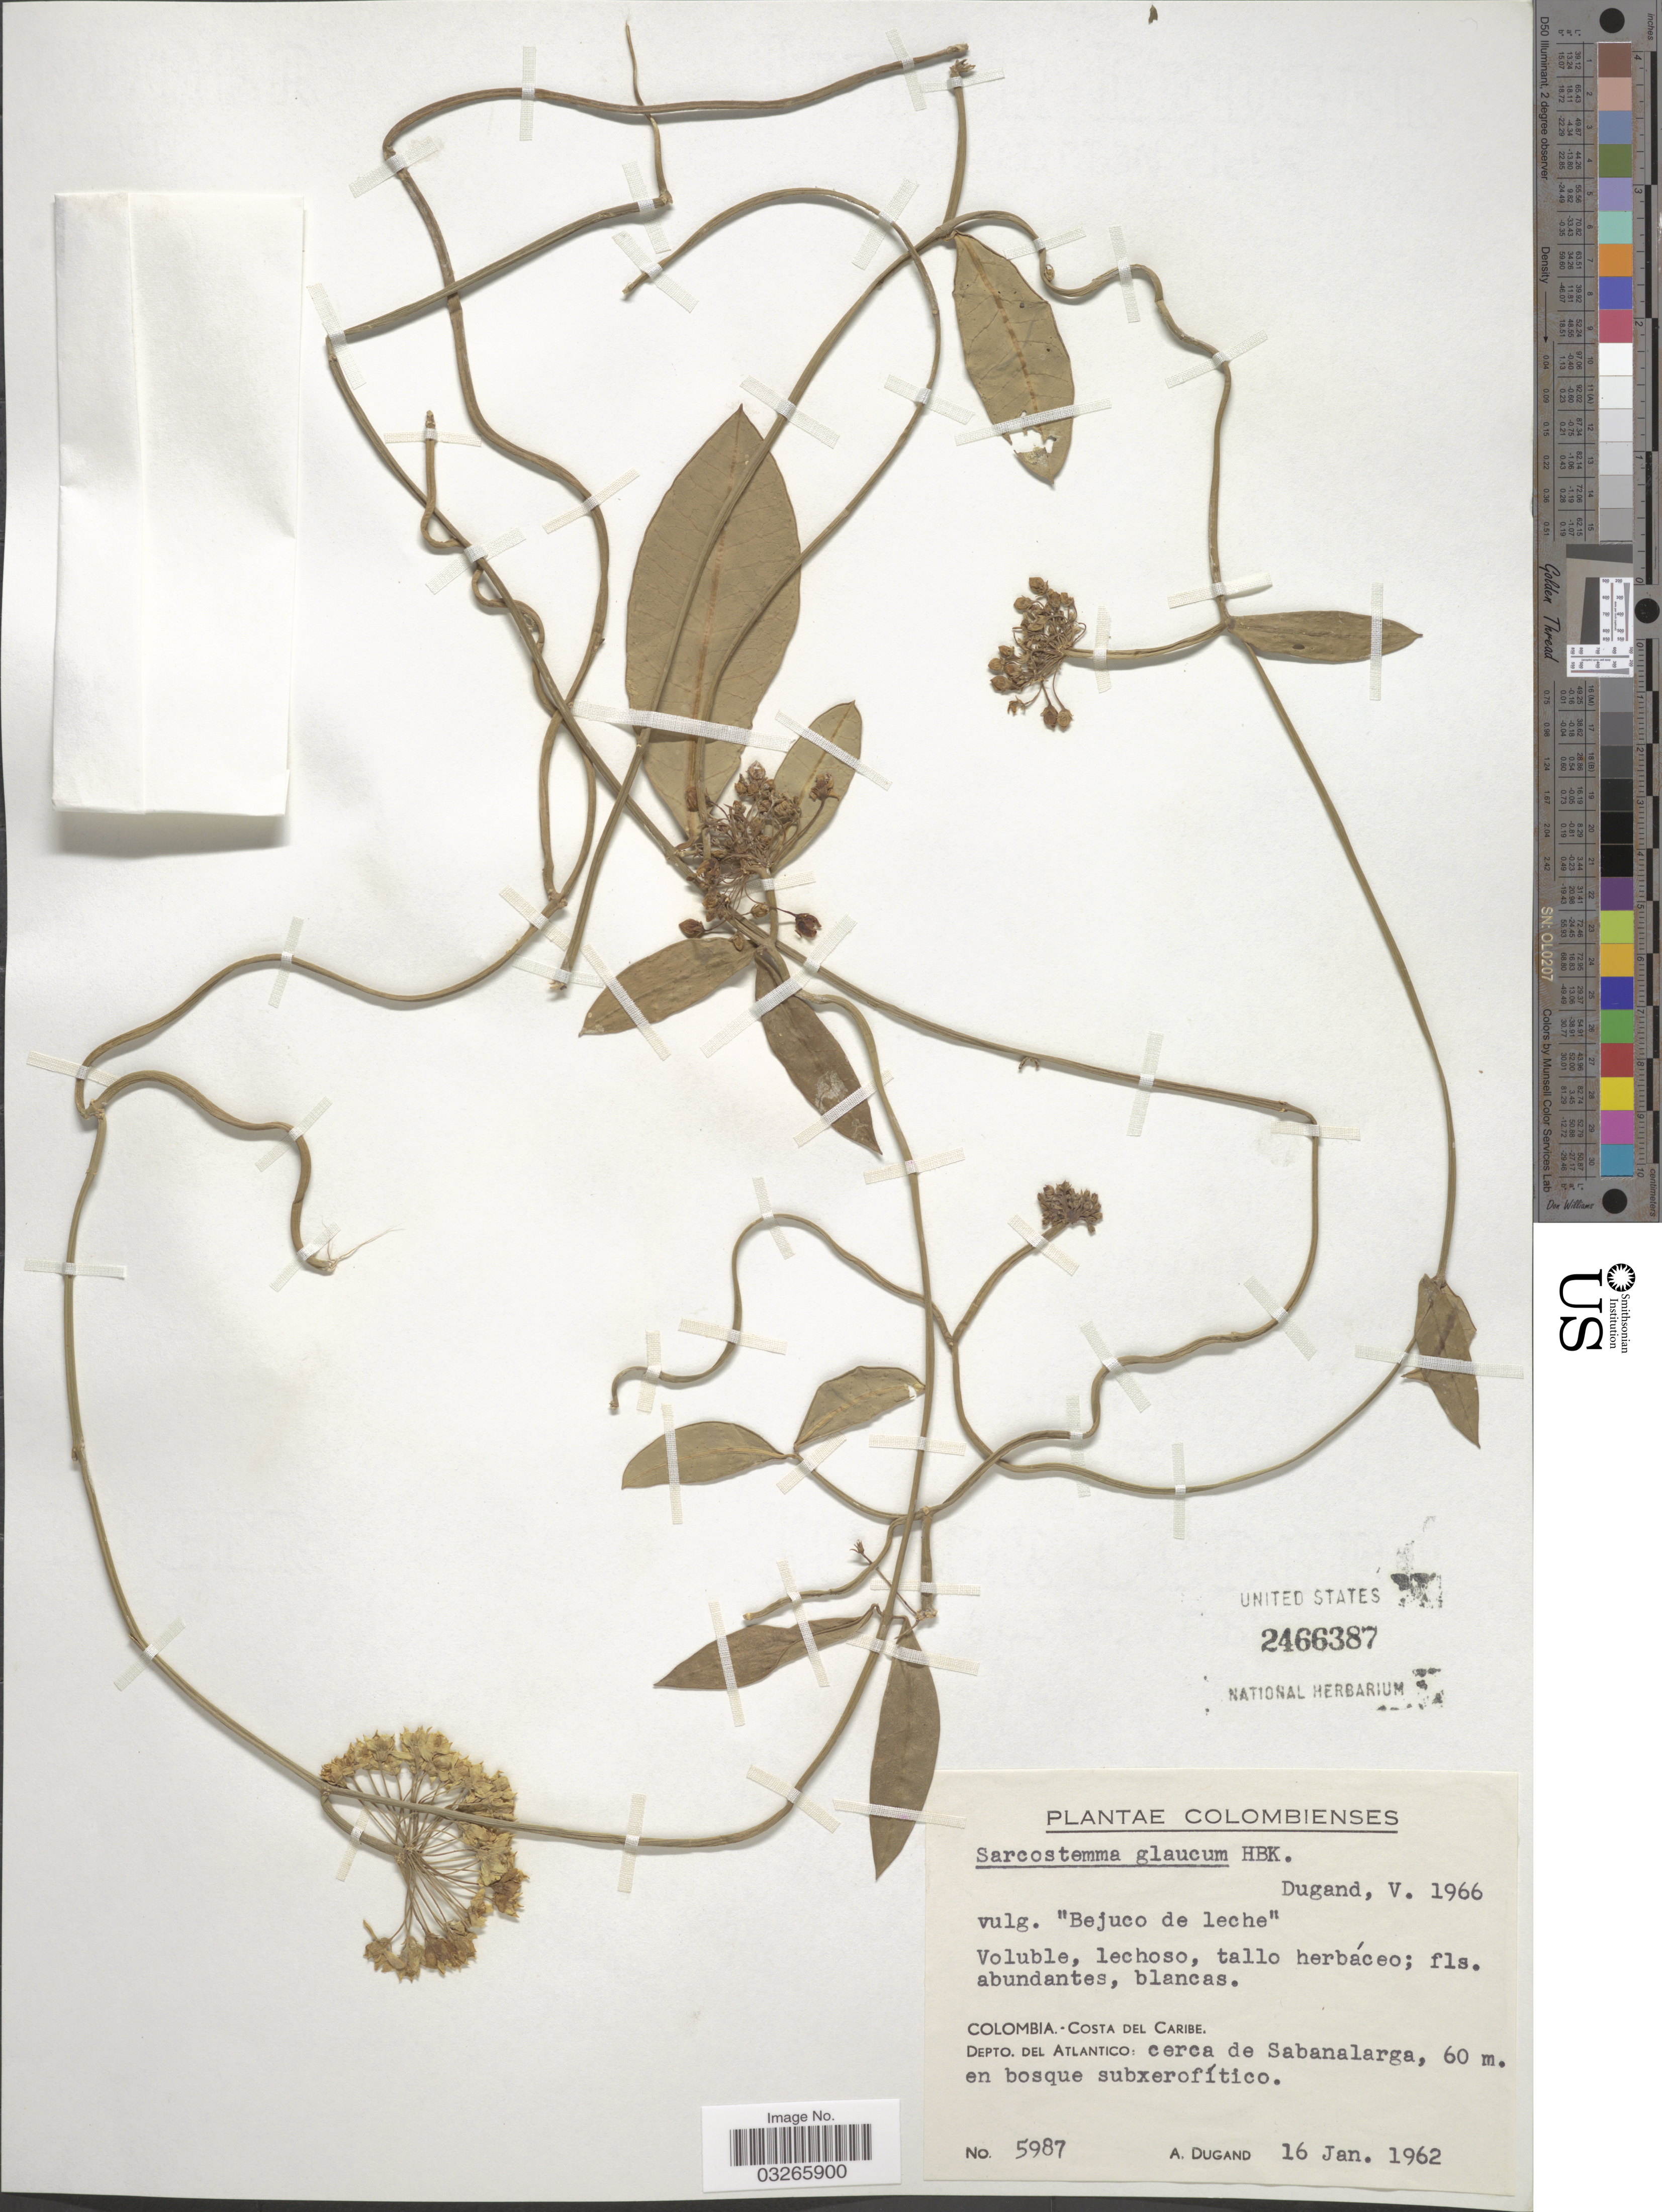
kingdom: Plantae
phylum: Tracheophyta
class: Magnoliopsida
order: Gentianales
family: Apocynaceae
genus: Sarcostemma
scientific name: Sarcostemma glaucum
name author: Kunth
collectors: A. Dugand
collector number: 5987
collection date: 1962-01-16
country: Colombia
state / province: Atlántico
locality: Costa del Caribe. Depto. del Atlantico: cerca de Sabanalarga.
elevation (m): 60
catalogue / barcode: US 2466387